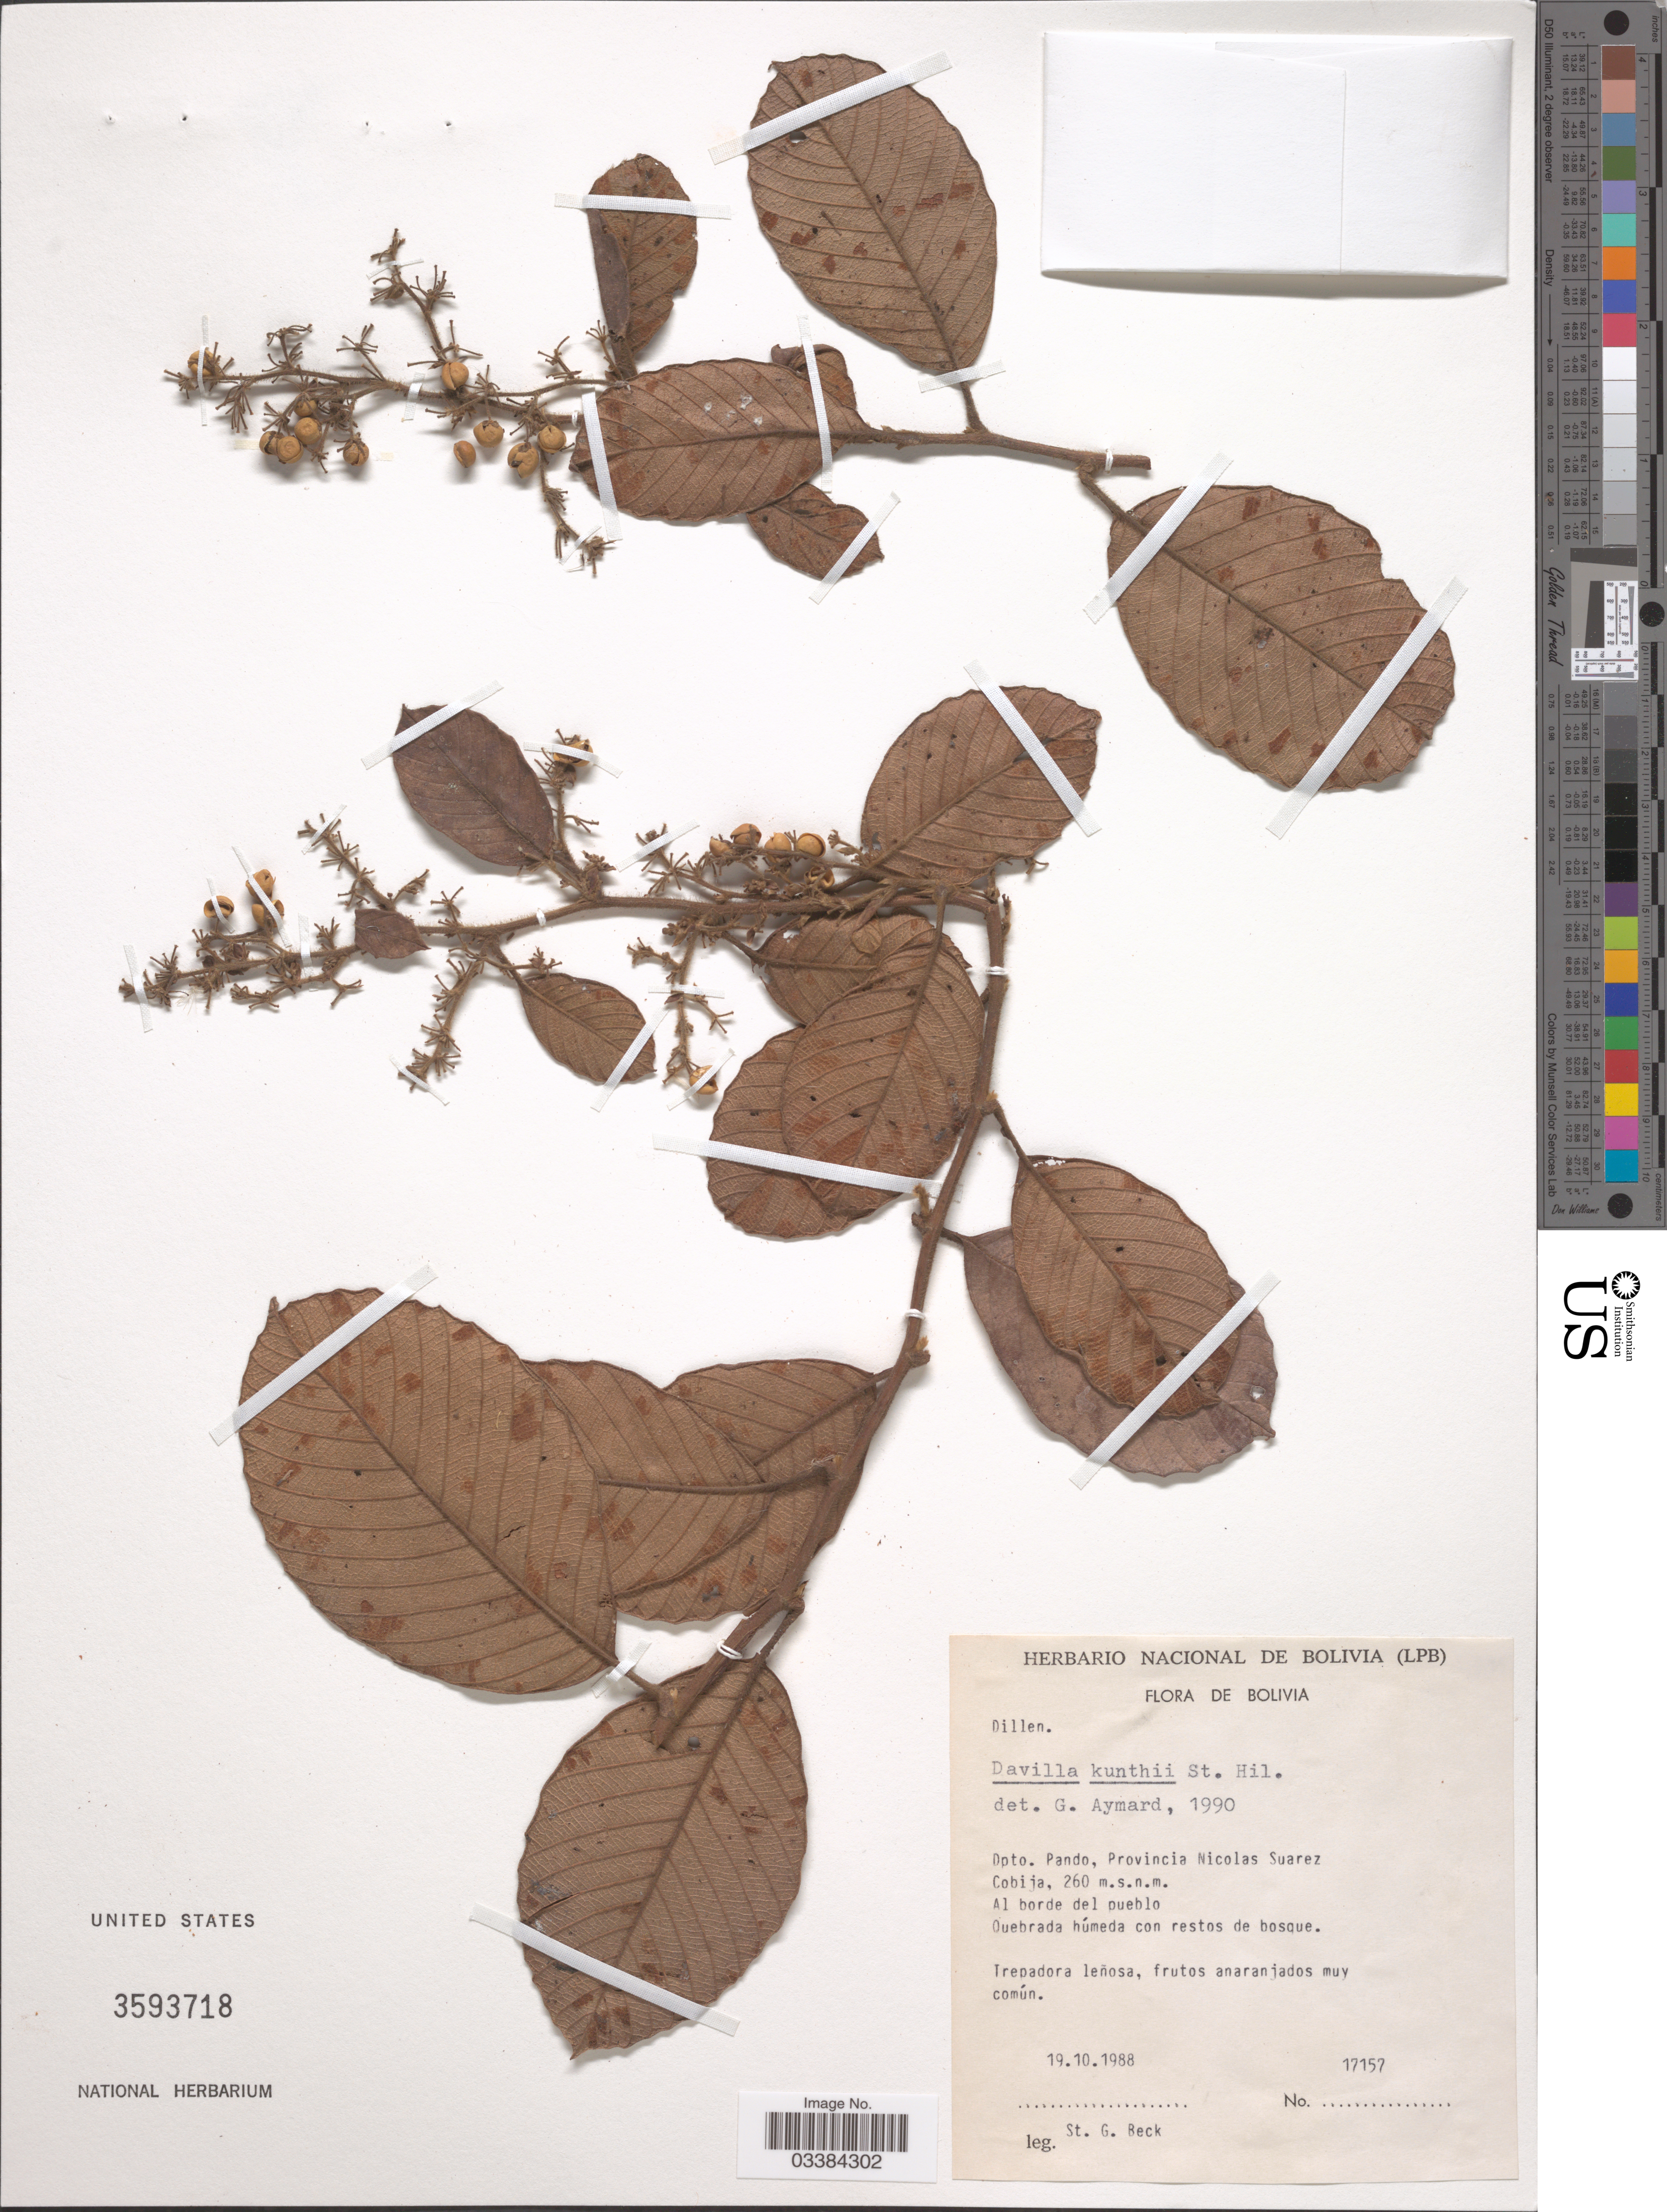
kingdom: Plantae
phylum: Tracheophyta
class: Magnoliopsida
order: Dilleniales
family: Dilleniaceae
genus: Davilla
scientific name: Davilla kunthii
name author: A. St.-Hil.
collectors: S. G. Beck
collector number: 17157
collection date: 1988-10-19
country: Bolivia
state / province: Pando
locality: Dpto. Pando, Provincia Nicolas Suarez. Cobija. Al borde del pueblo.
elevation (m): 260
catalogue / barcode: US 3593718